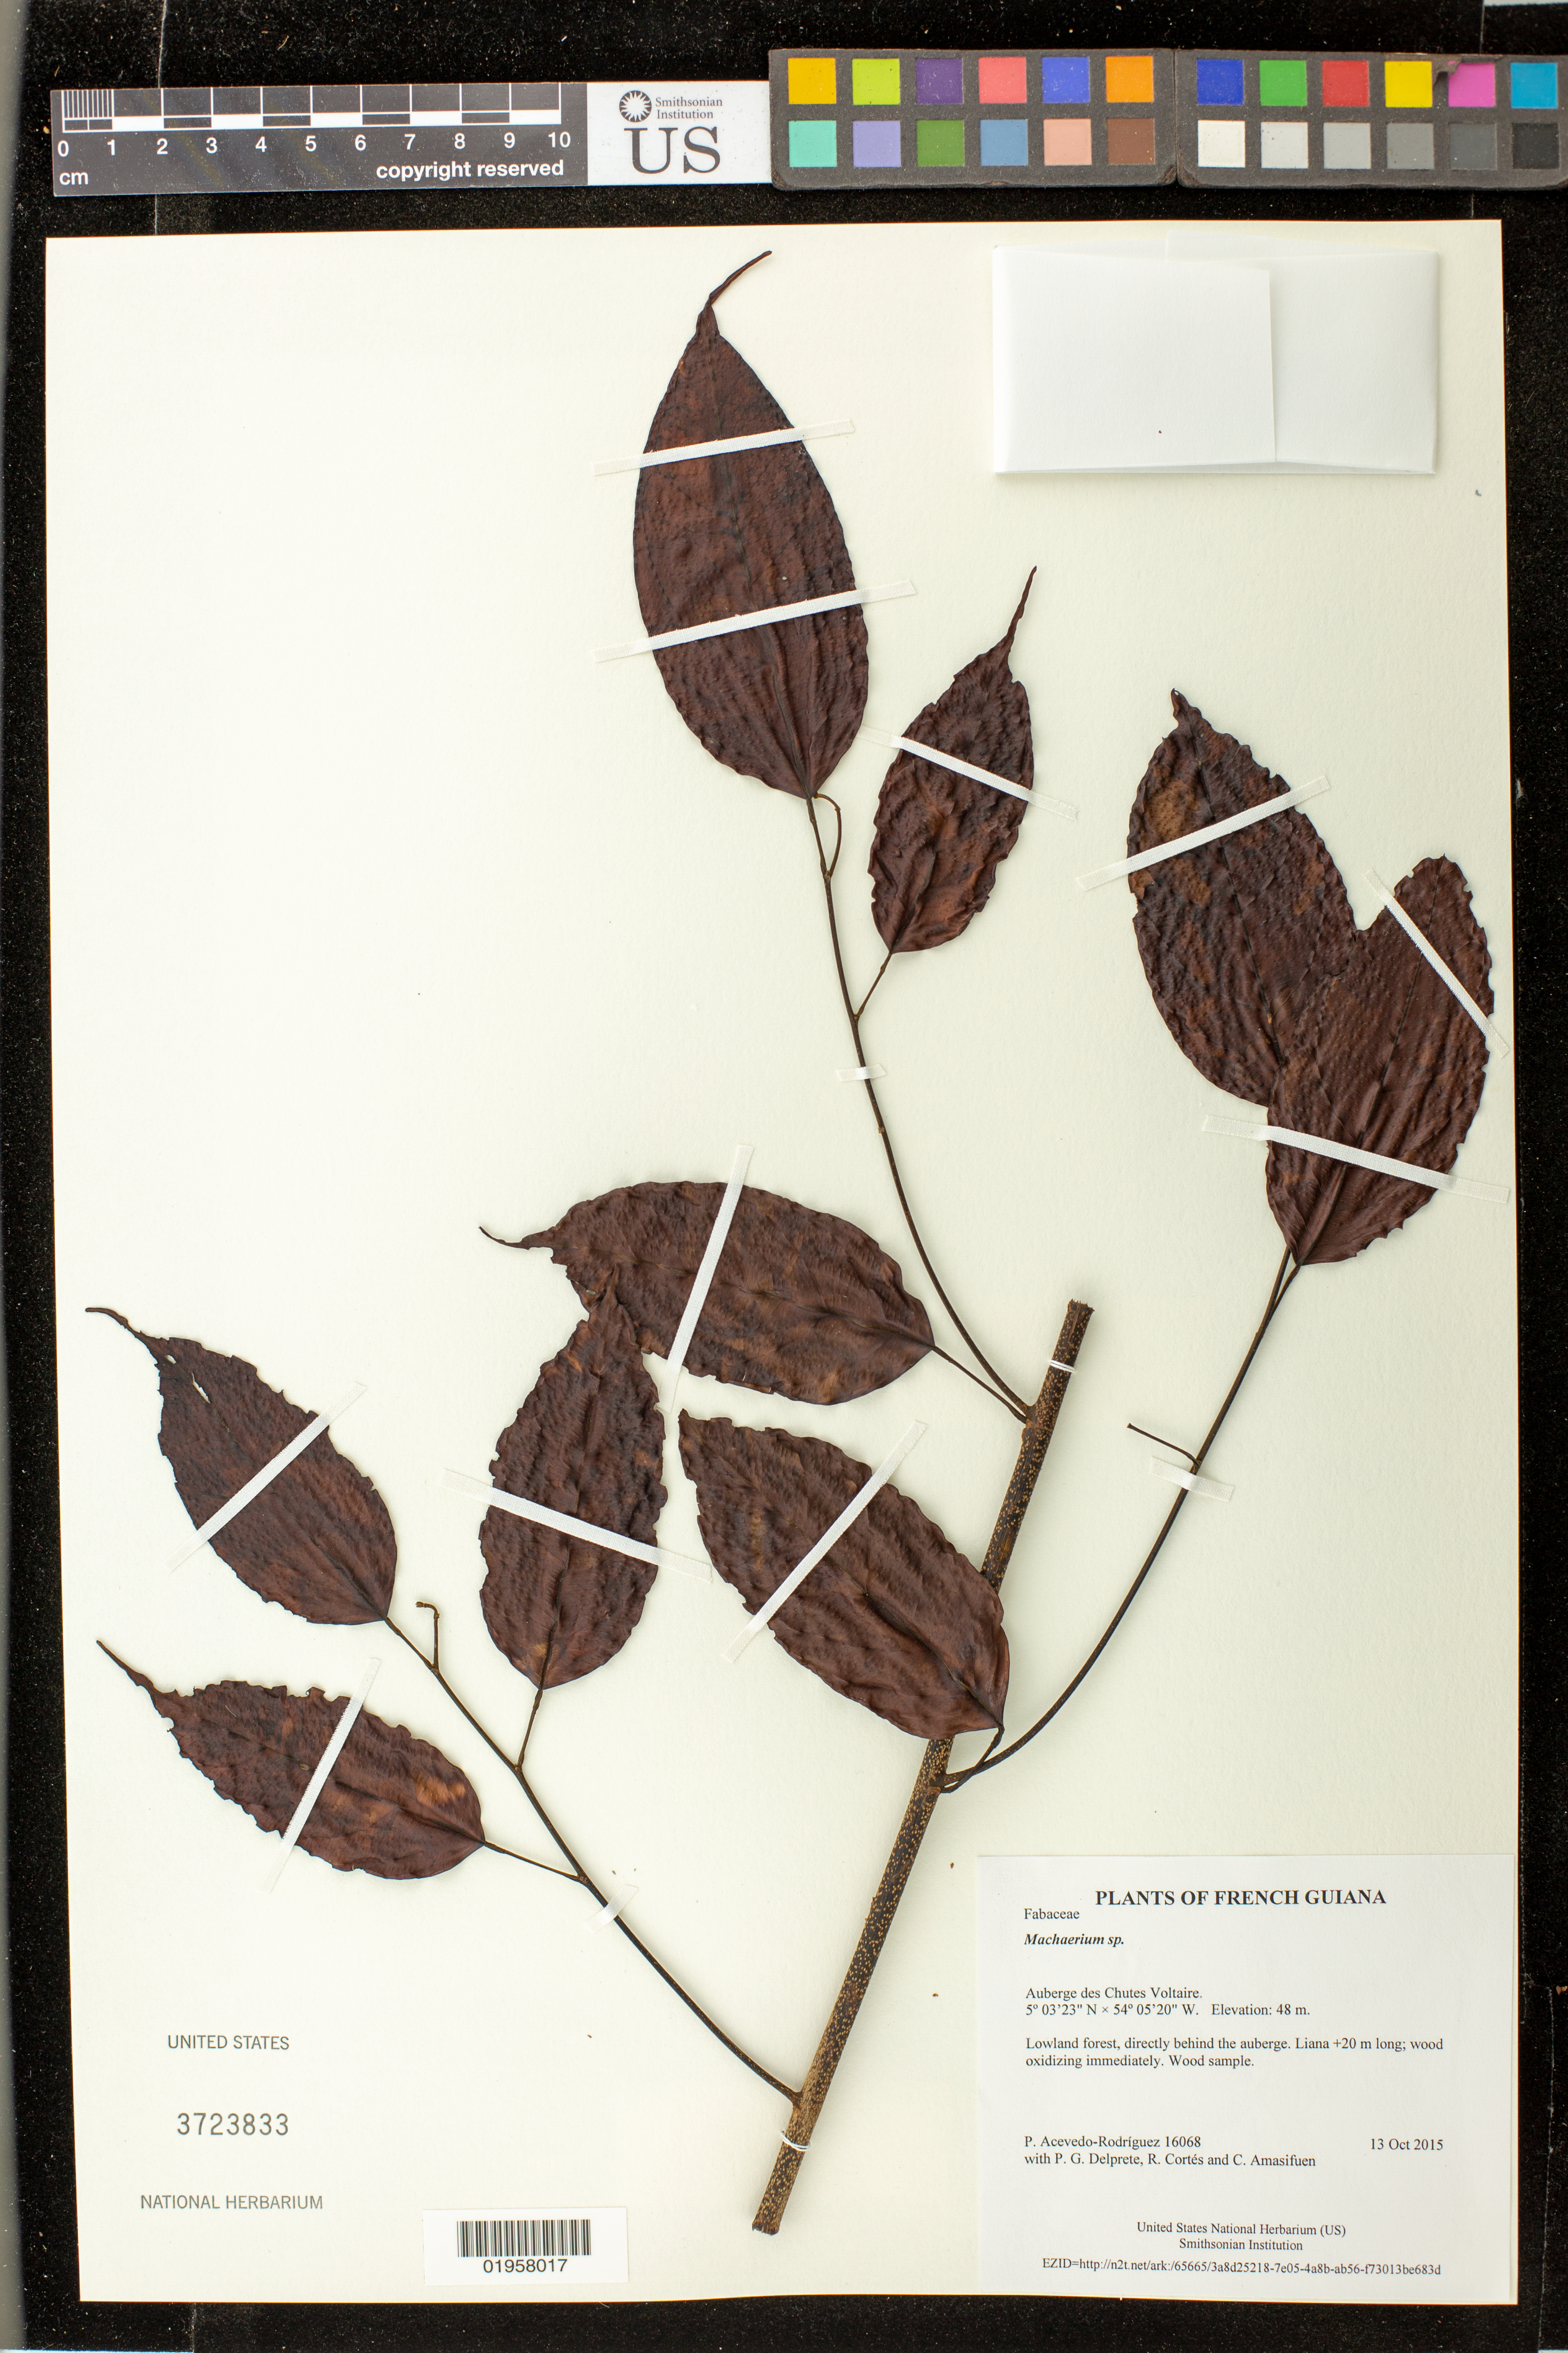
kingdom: Plantae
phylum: Tracheophyta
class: Magnoliopsida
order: Fabales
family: Fabaceae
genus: Dalbergia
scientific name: Dalbergia amazonica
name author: (Radlk.) Ducke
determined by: Acevedo-Rodríguez, P., (BOT), Smithsonian Institution - National Museum of Natural History (UNITED STATES)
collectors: P. Acevedo-Rodr., P. G. Delprete, R. Cortés & C. Amasifuen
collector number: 16068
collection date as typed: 13 October 2015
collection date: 2015-10-13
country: French Guiana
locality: Auberge des Chutes Voltaire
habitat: Lowland forest, directly behind the auberge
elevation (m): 48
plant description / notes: US, MO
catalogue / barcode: US 3723833